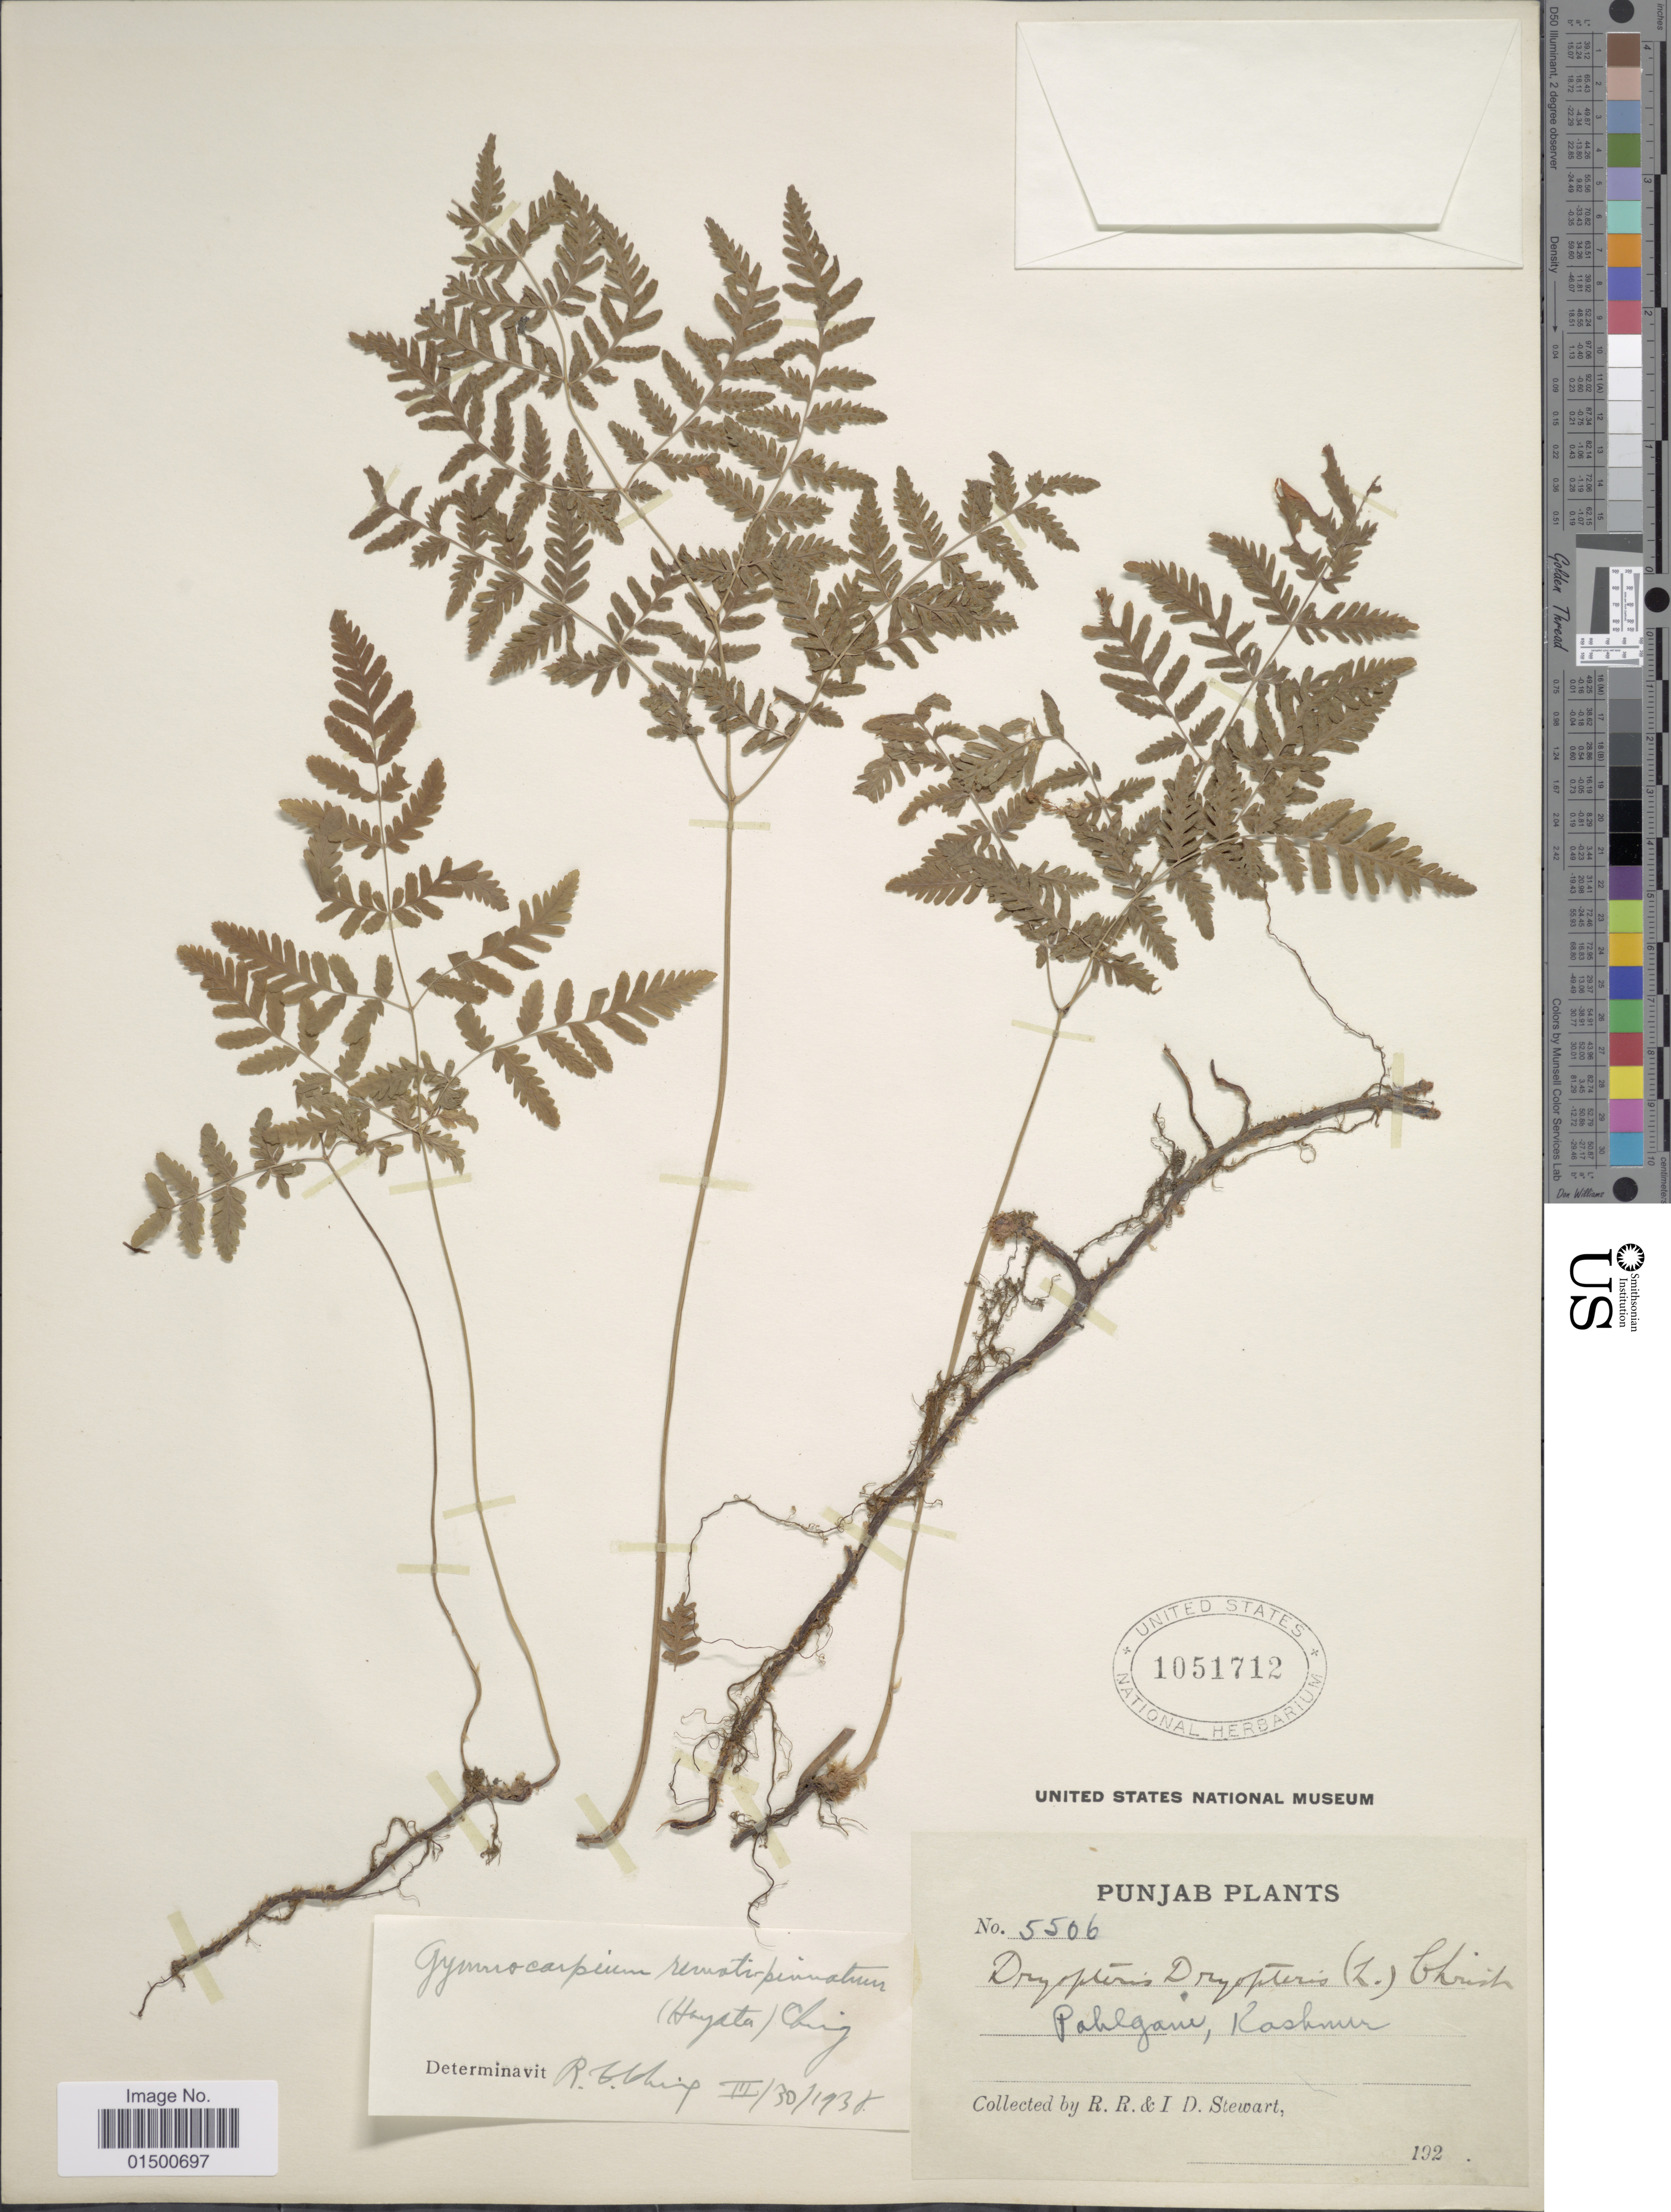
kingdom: Plantae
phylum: Tracheophyta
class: Polypodiopsida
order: Polypodiales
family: Cystopteridaceae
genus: Gymnocarpium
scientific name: Gymnocarpium remotepinnatum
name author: (Hayata) Ching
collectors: R. R. Stewart & I. Stewart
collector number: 5506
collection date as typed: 192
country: India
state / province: Jammu and Kashmir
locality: Pagham, Kashmir. Pinjab plants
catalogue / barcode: US 1051712